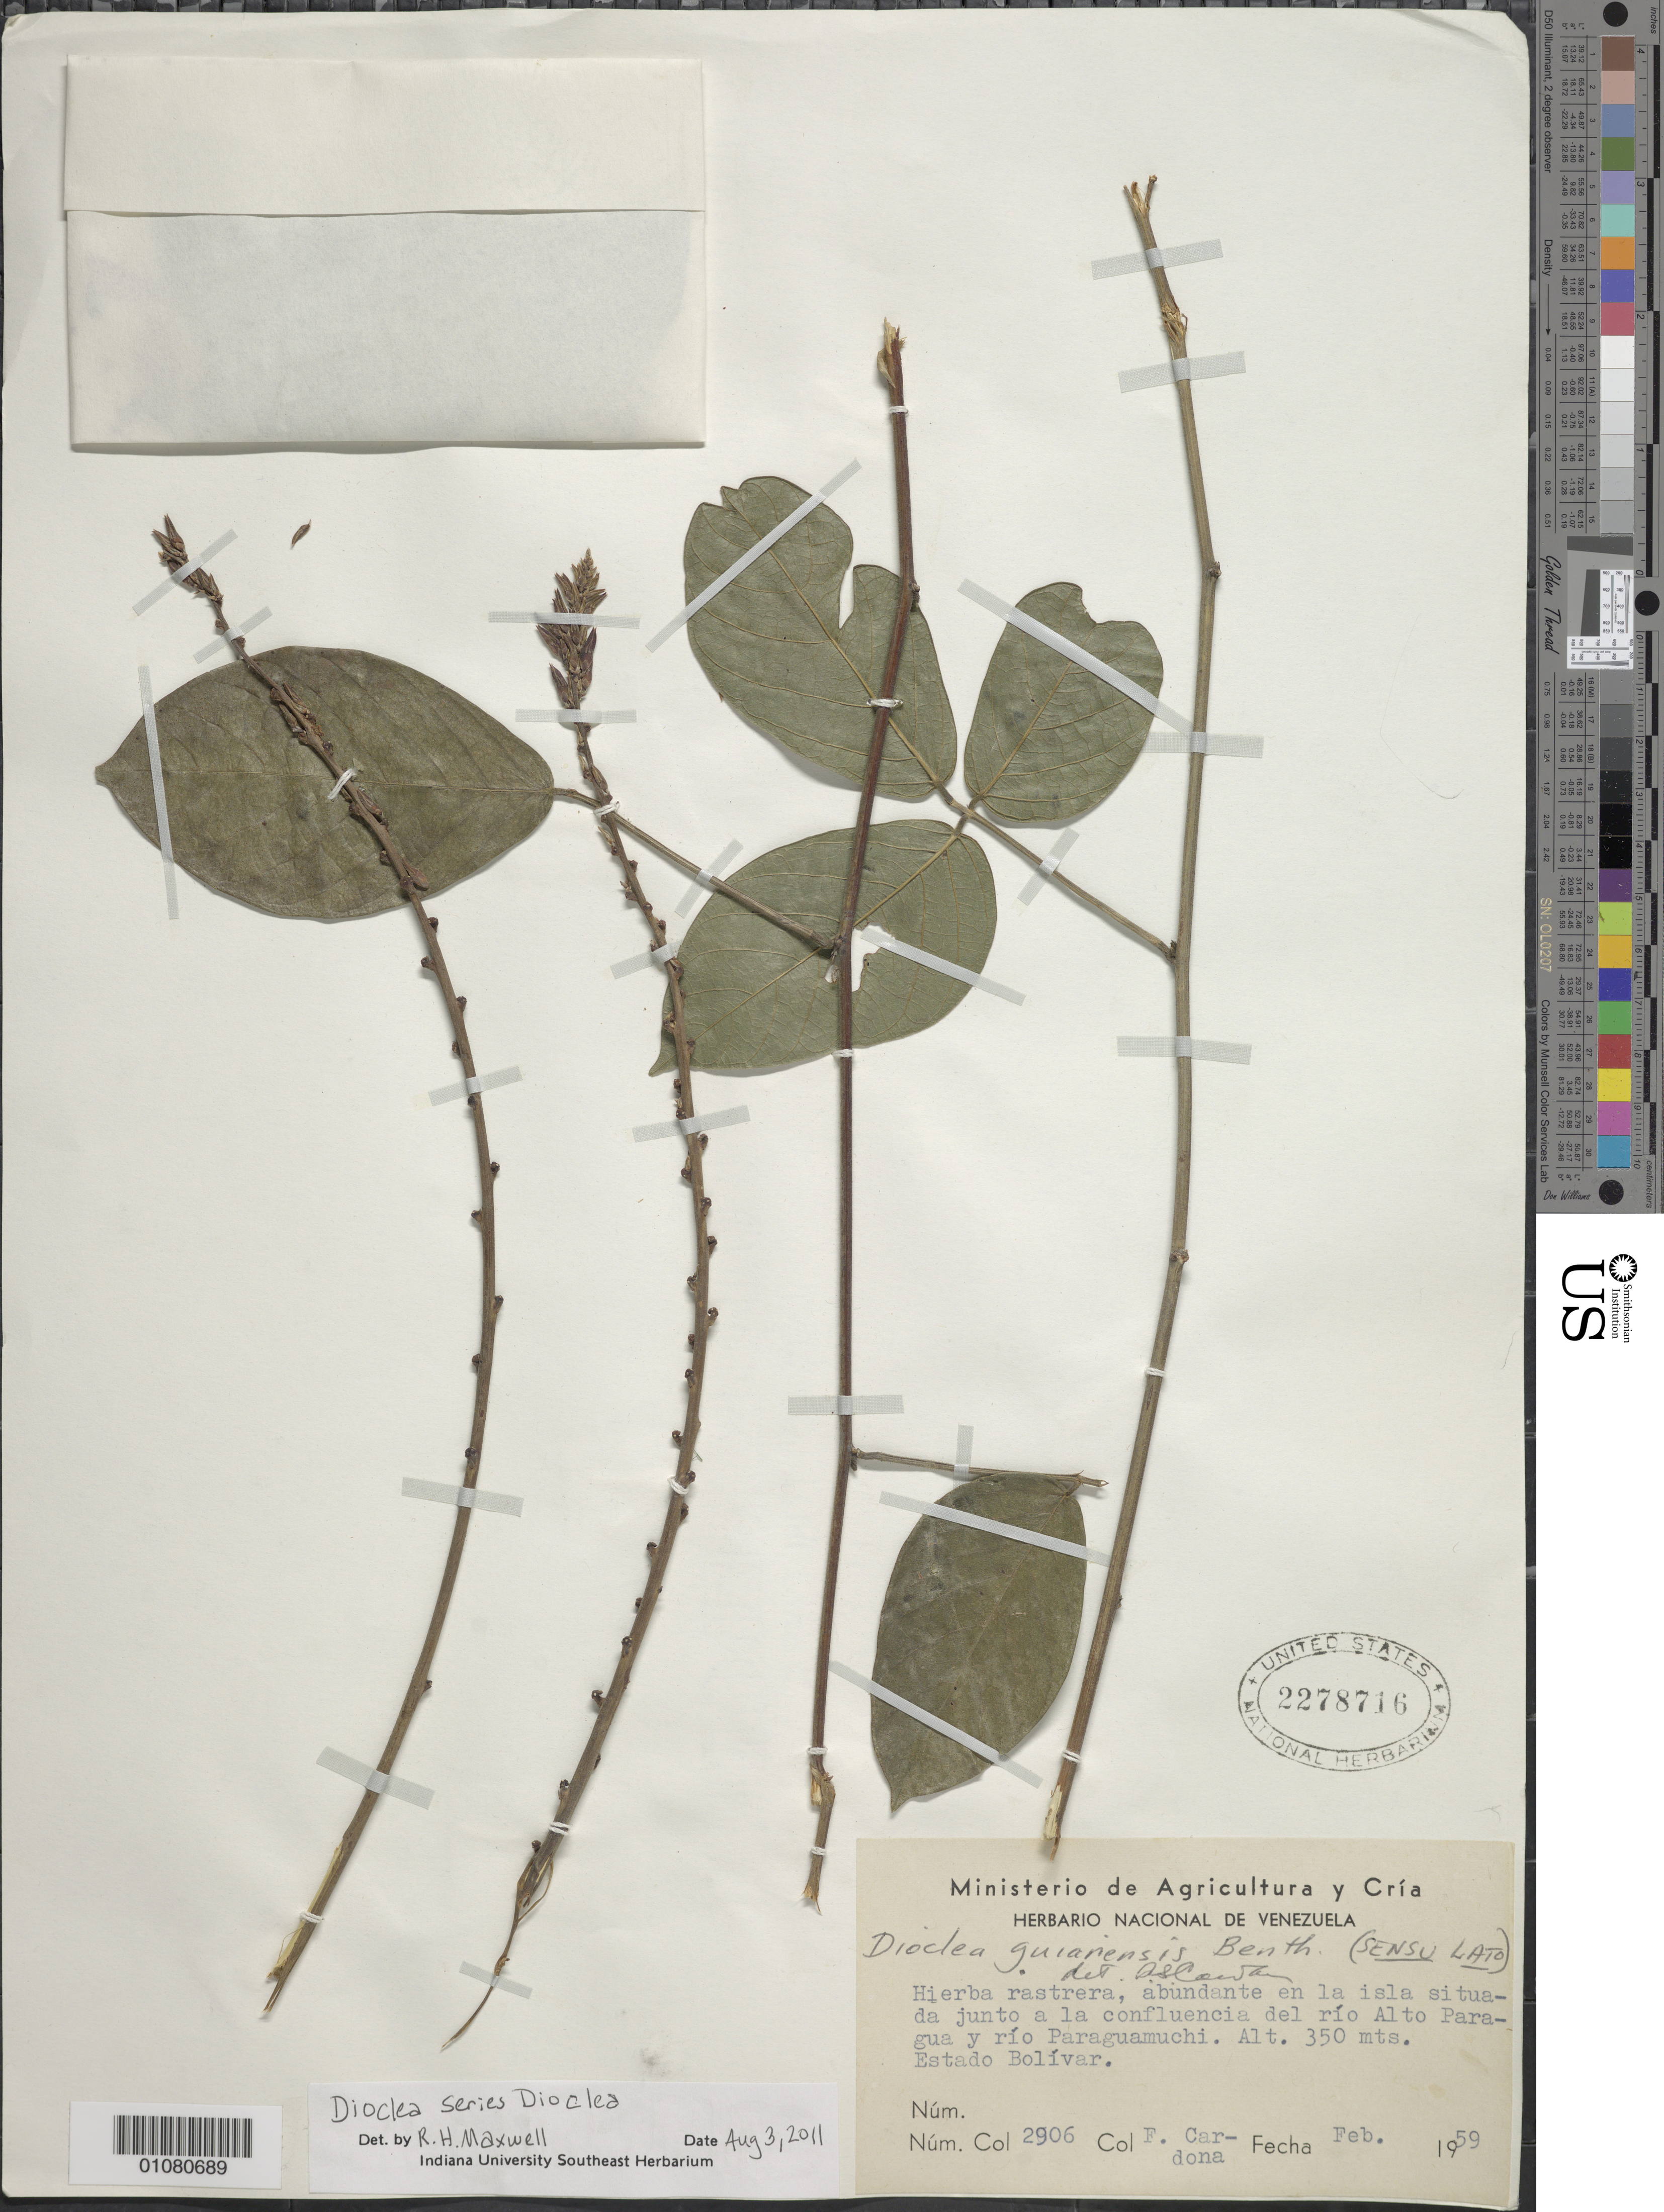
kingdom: Plantae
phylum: Tracheophyta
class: Magnoliopsida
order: Fabales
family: Fabaceae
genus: Dioclea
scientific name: Dioclea sp.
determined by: Maxwell, R. H., (JEF), Indiana University Southeast (UNITED STATES)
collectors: F. Cardona Puig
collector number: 2906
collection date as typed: Feb-59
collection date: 1959-02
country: Venezuela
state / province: Bolívar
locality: Alto Río Paragua, confluencia rio Paraguamuchi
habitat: Isla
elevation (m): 350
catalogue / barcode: US 2278716